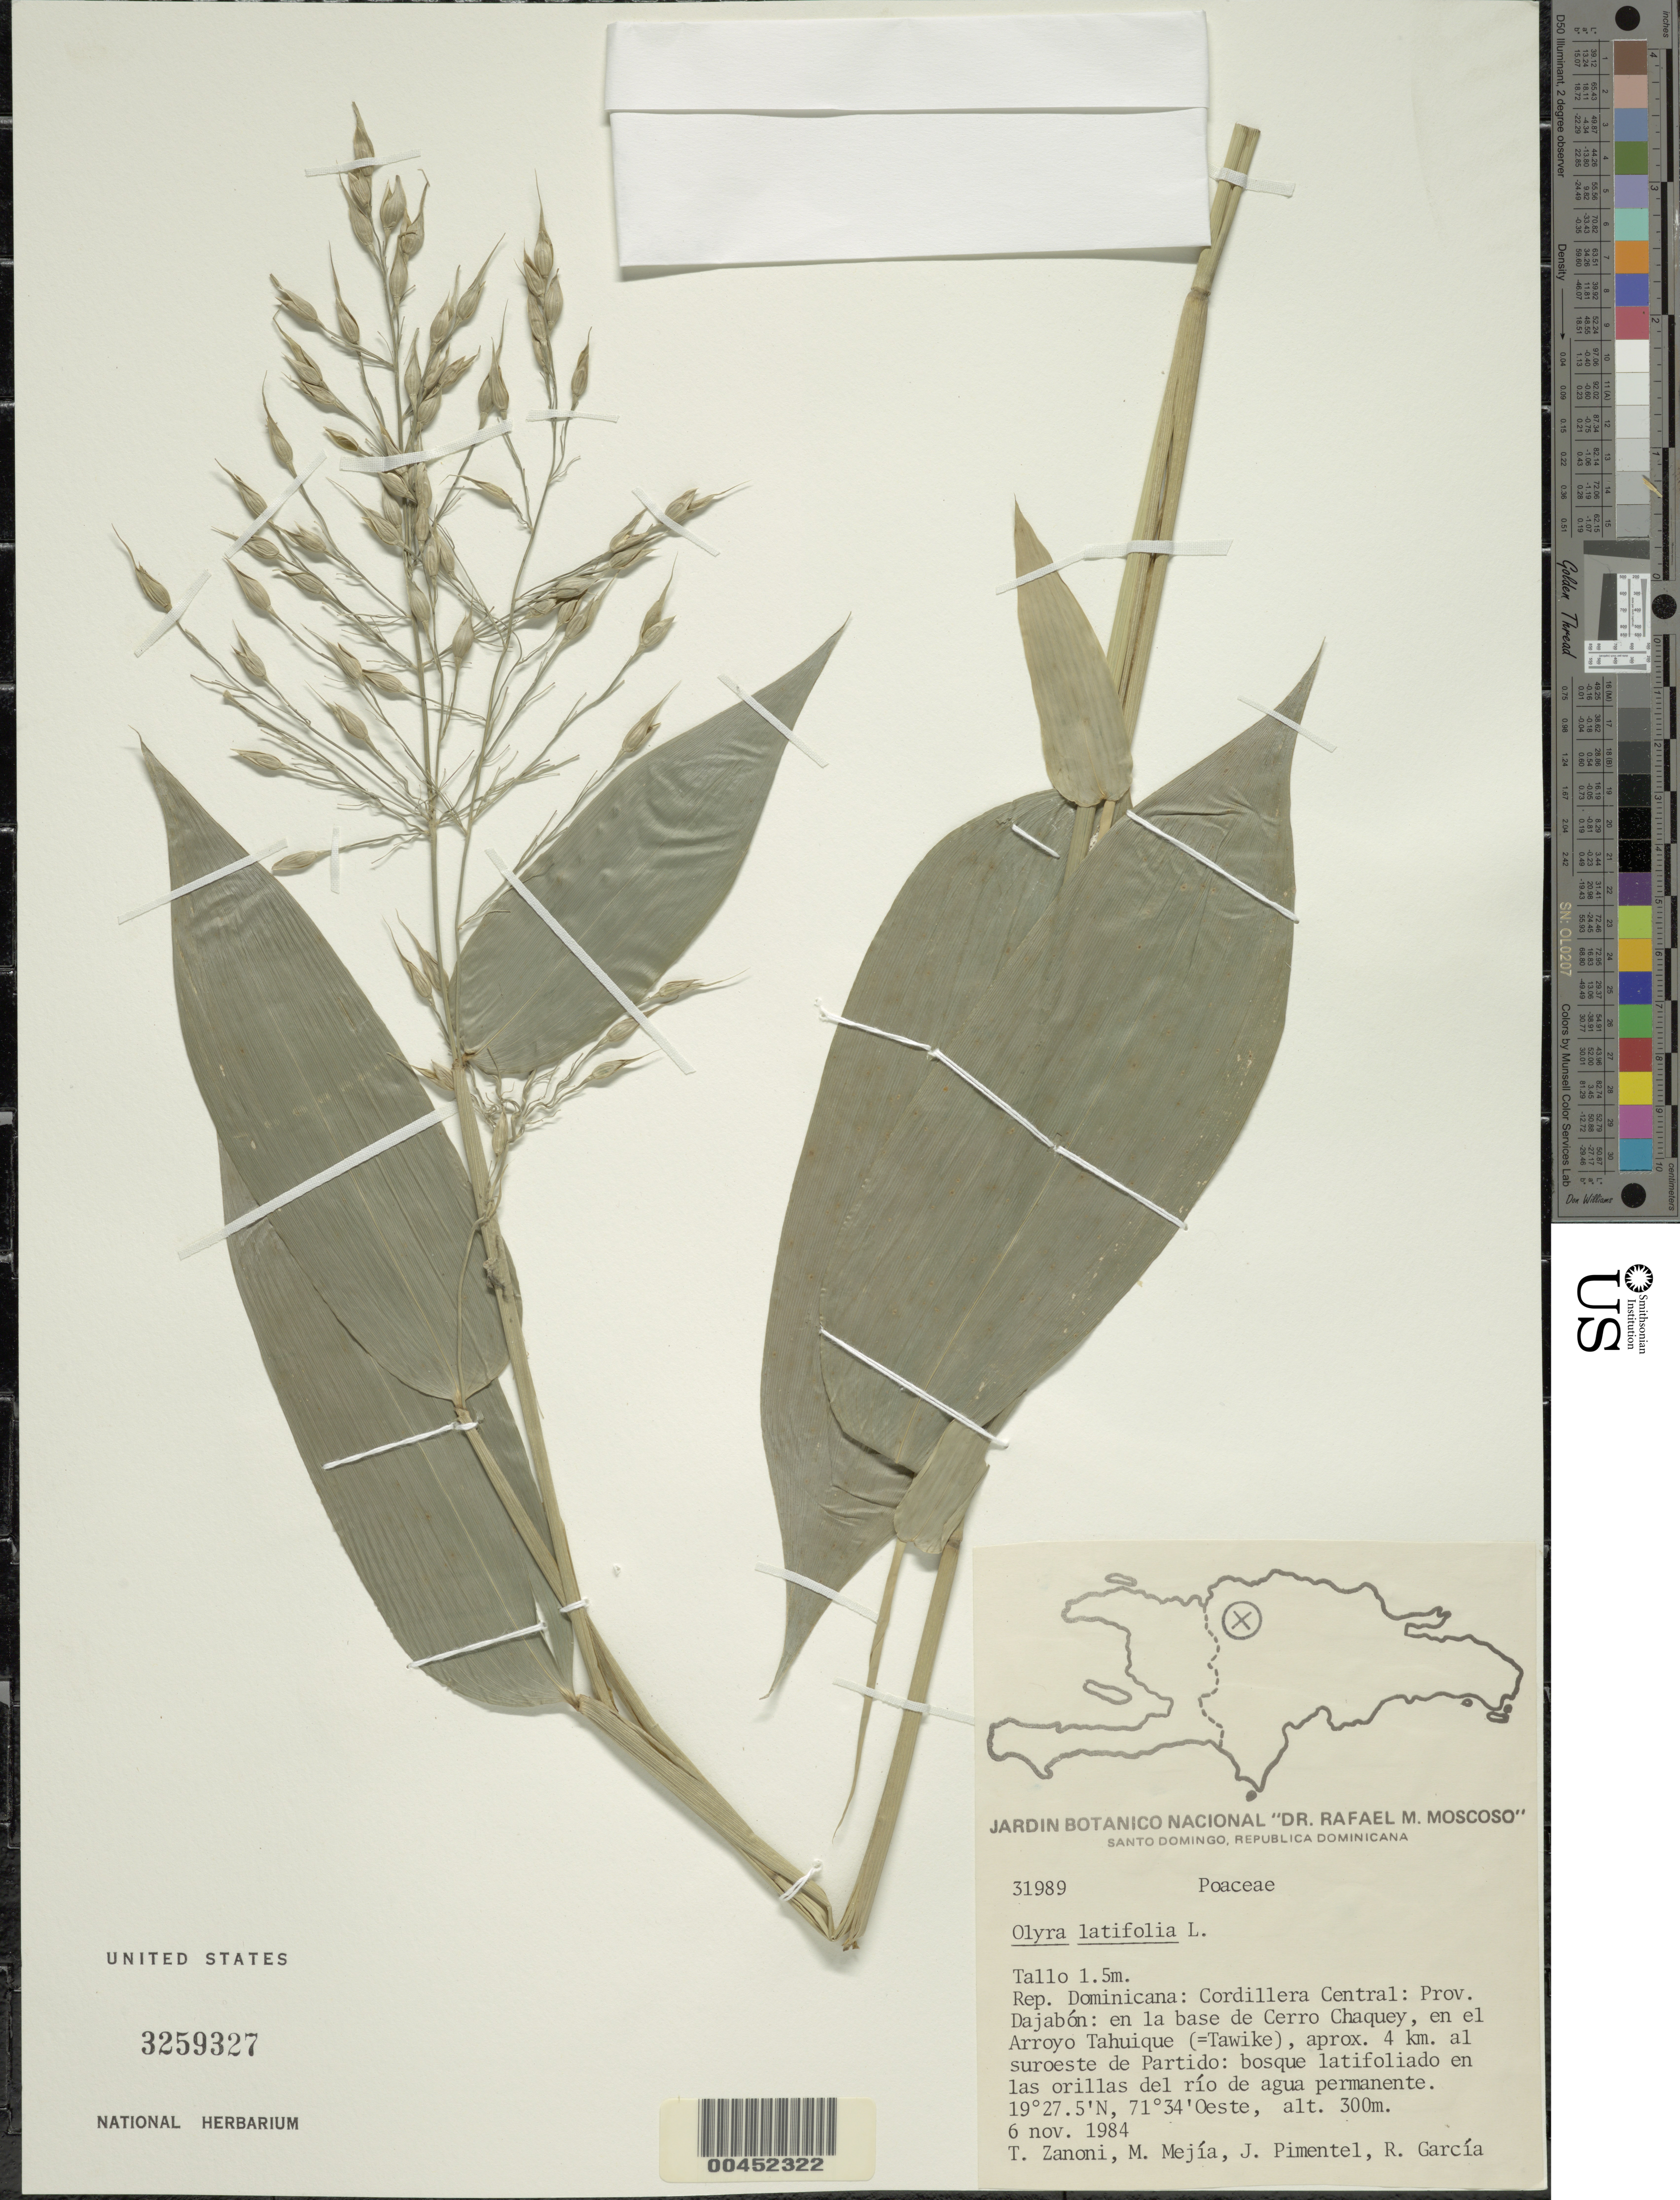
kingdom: Plantae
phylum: Tracheophyta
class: Liliopsida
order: Poales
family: Poaceae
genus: Olyra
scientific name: Olyra latifolia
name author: L.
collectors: T. A. Zanoni, M. Mejia Pimentel, J. Pimentel Baez & R. G. García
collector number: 31989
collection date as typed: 06 Nov 1984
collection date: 1984-11-06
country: Dominican Republic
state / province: Dajabón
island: Hispaniola Island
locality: Cerro chaquey, en el arroyo tahuique (tawike), aprox. 4 km al se de partido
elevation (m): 300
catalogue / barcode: US 3259327